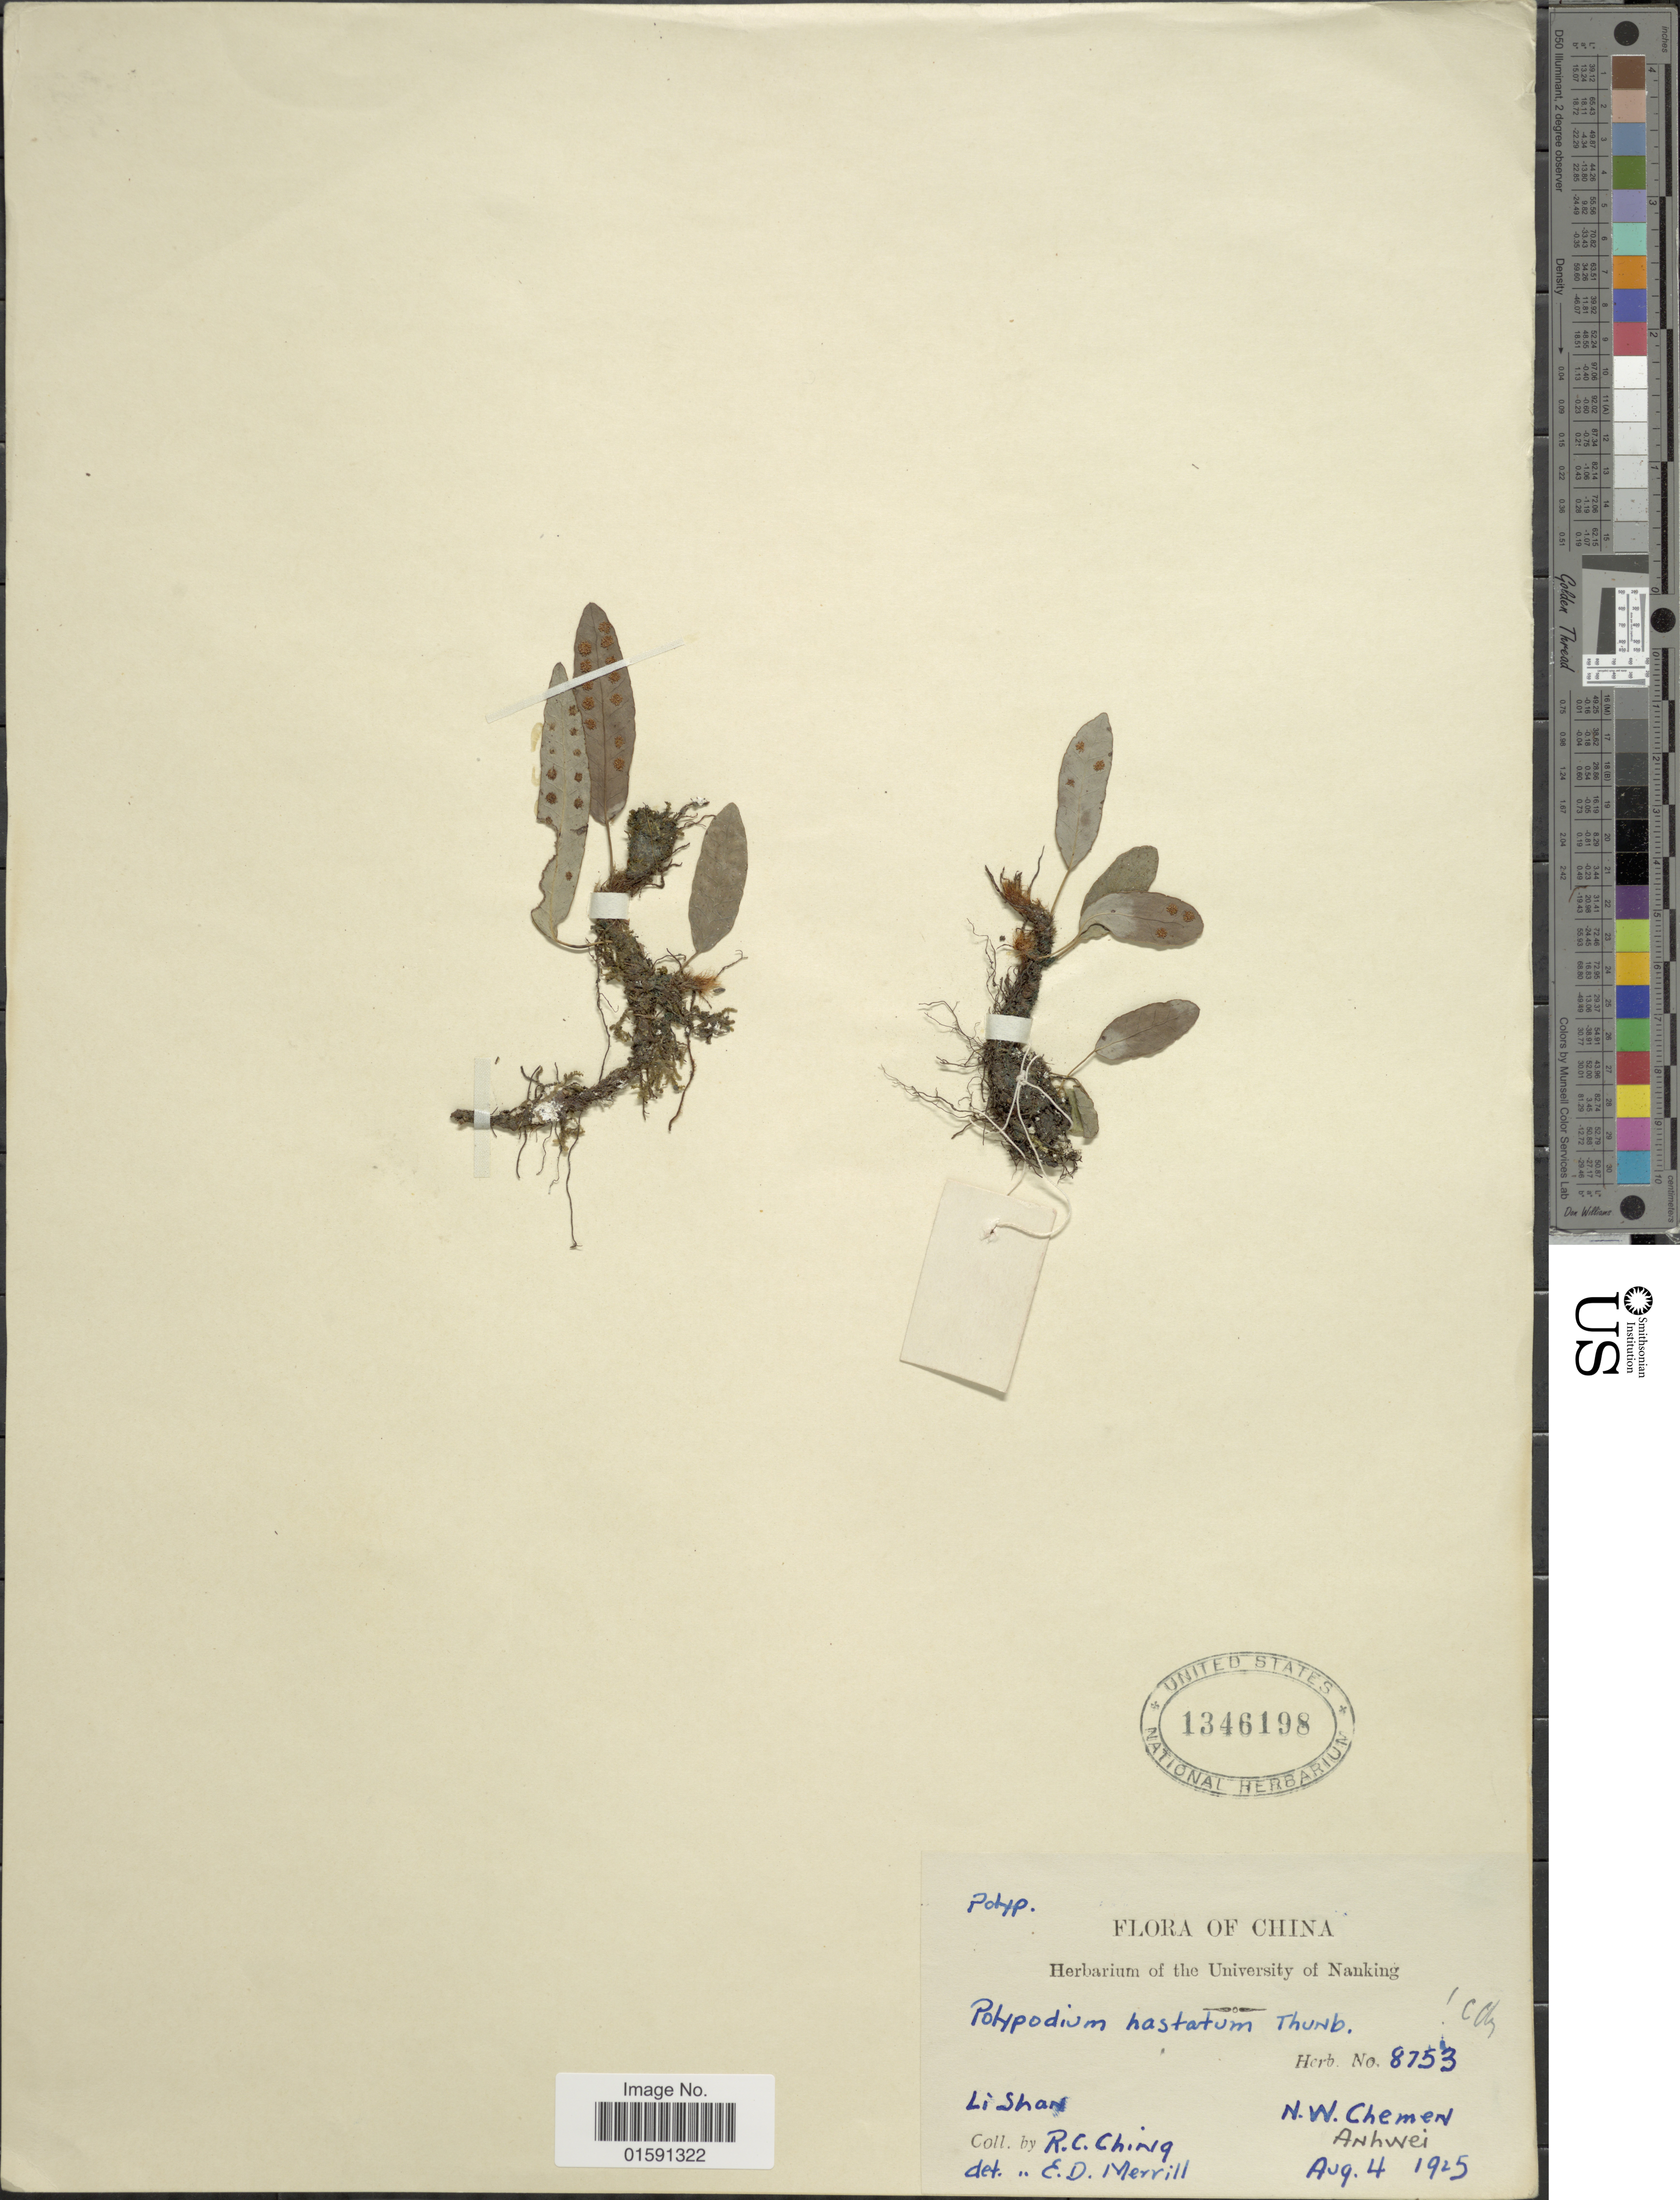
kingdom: Plantae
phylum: Tracheophyta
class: Polypodiopsida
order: Polypodiales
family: Polypodiaceae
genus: Selliguea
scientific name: Selliguea hastata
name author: (Thunb.) Fraser-Jenk.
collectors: R. C. Ching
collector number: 8753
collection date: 1925-08-04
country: China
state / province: Anhui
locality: Lishan, N.W. Chemen, Anhwei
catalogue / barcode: US 1346198